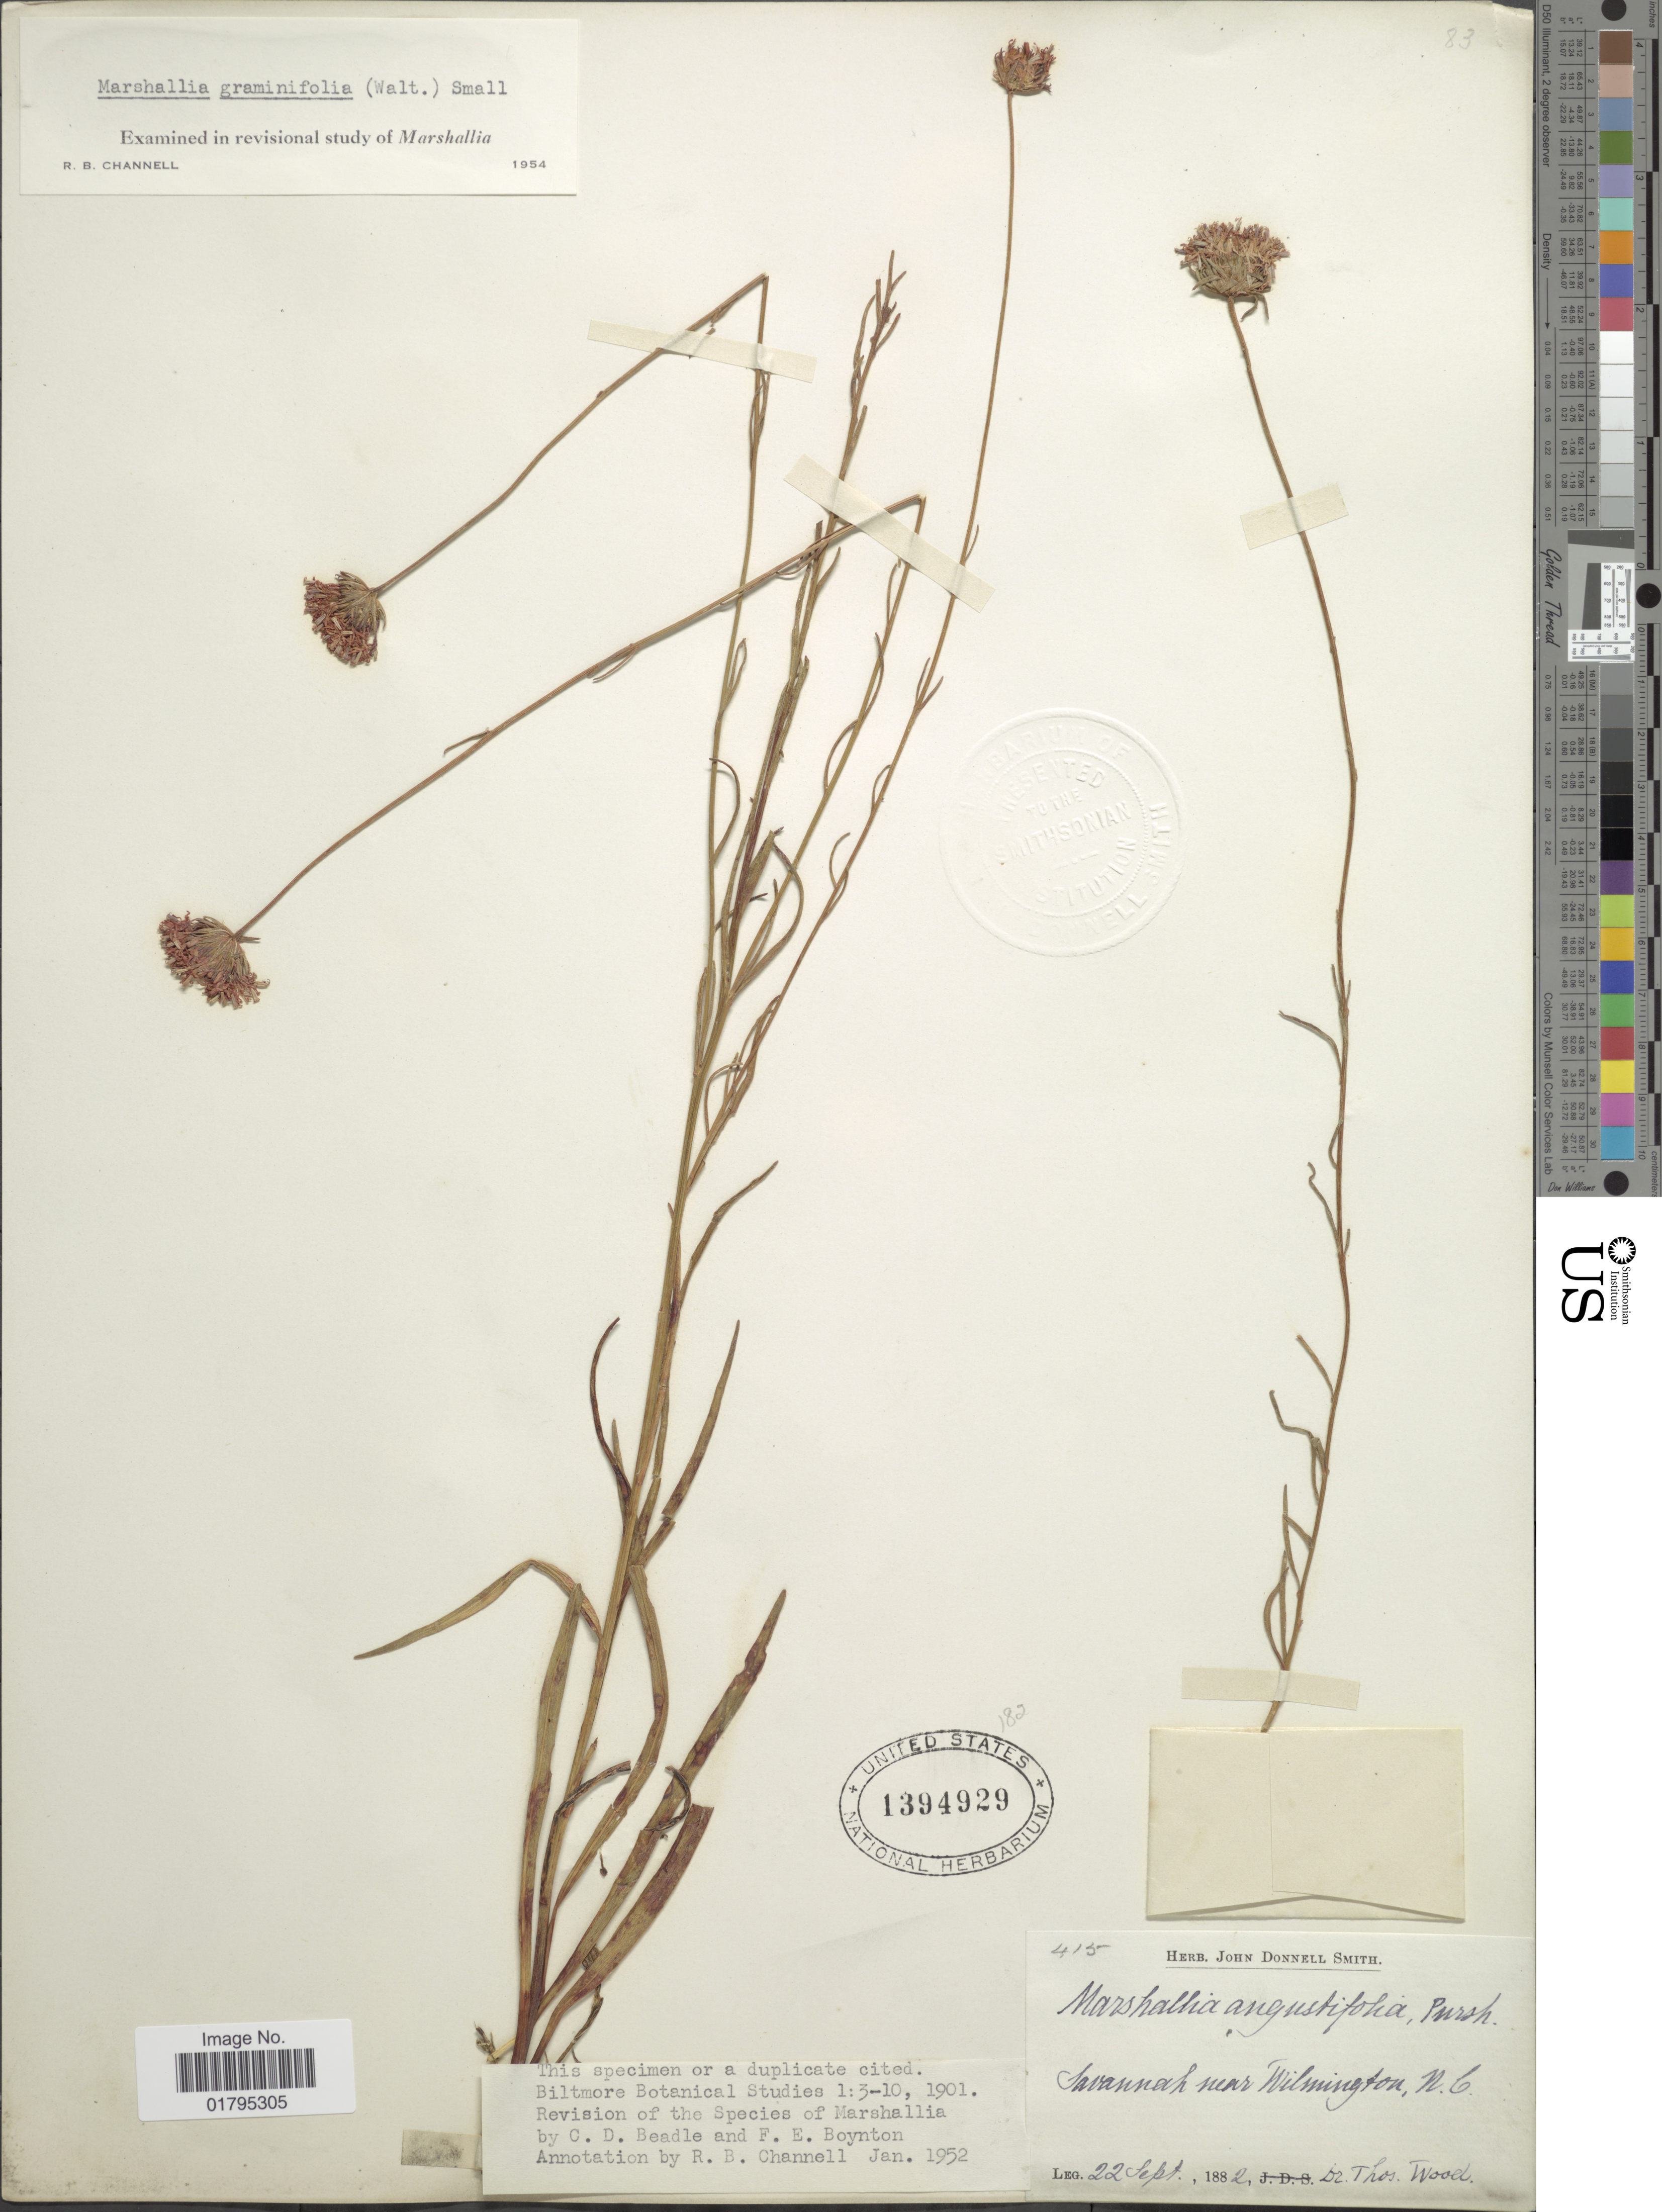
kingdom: Plantae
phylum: Tracheophyta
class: Magnoliopsida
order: Asterales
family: Asteraceae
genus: Marshallia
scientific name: Marshallia graminifolia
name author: (Walter) Small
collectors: T. F. Wood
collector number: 415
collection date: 1882-09-22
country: United States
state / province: North Carolina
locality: Savannah near Wilmington, N. C.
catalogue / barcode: US 1394929